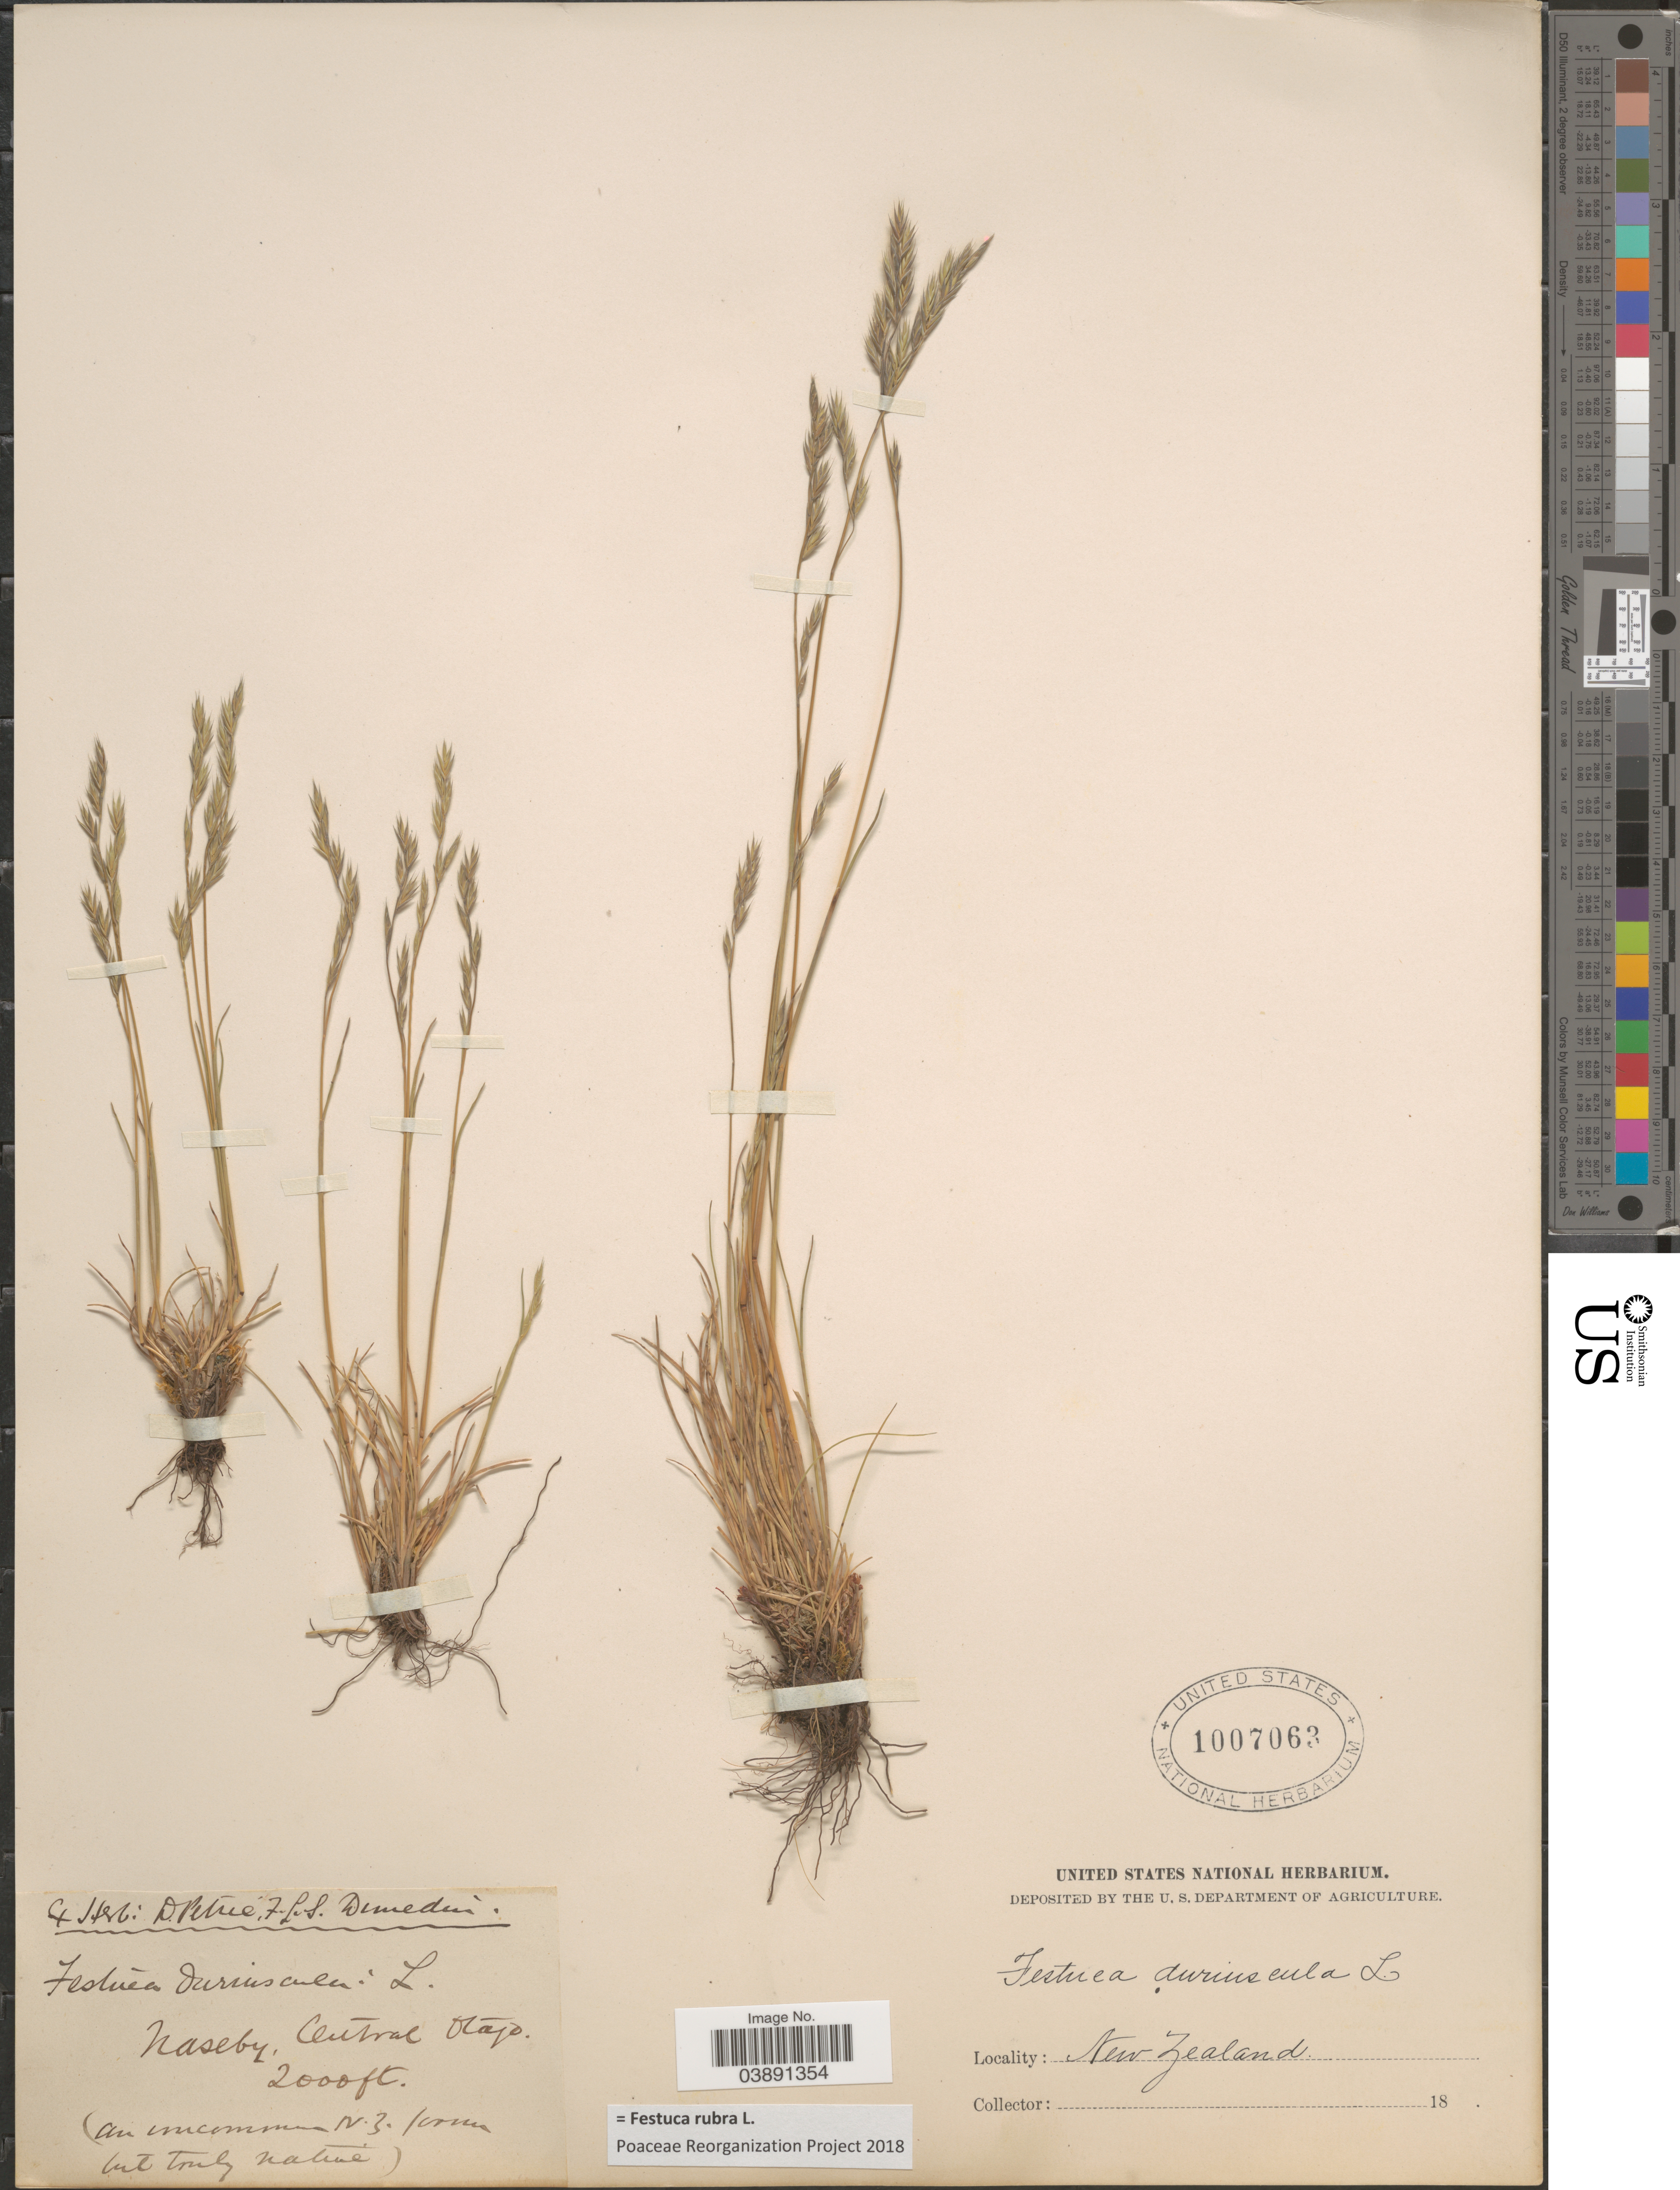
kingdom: Plantae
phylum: Tracheophyta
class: Liliopsida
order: Poales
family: Poaceae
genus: Festuca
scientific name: Festuca rubra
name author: L.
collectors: Ex Herb D. Petrie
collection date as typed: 18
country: New Zealand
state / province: Otago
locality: Naseby, Central Otago.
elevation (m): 610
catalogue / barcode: US 1007063